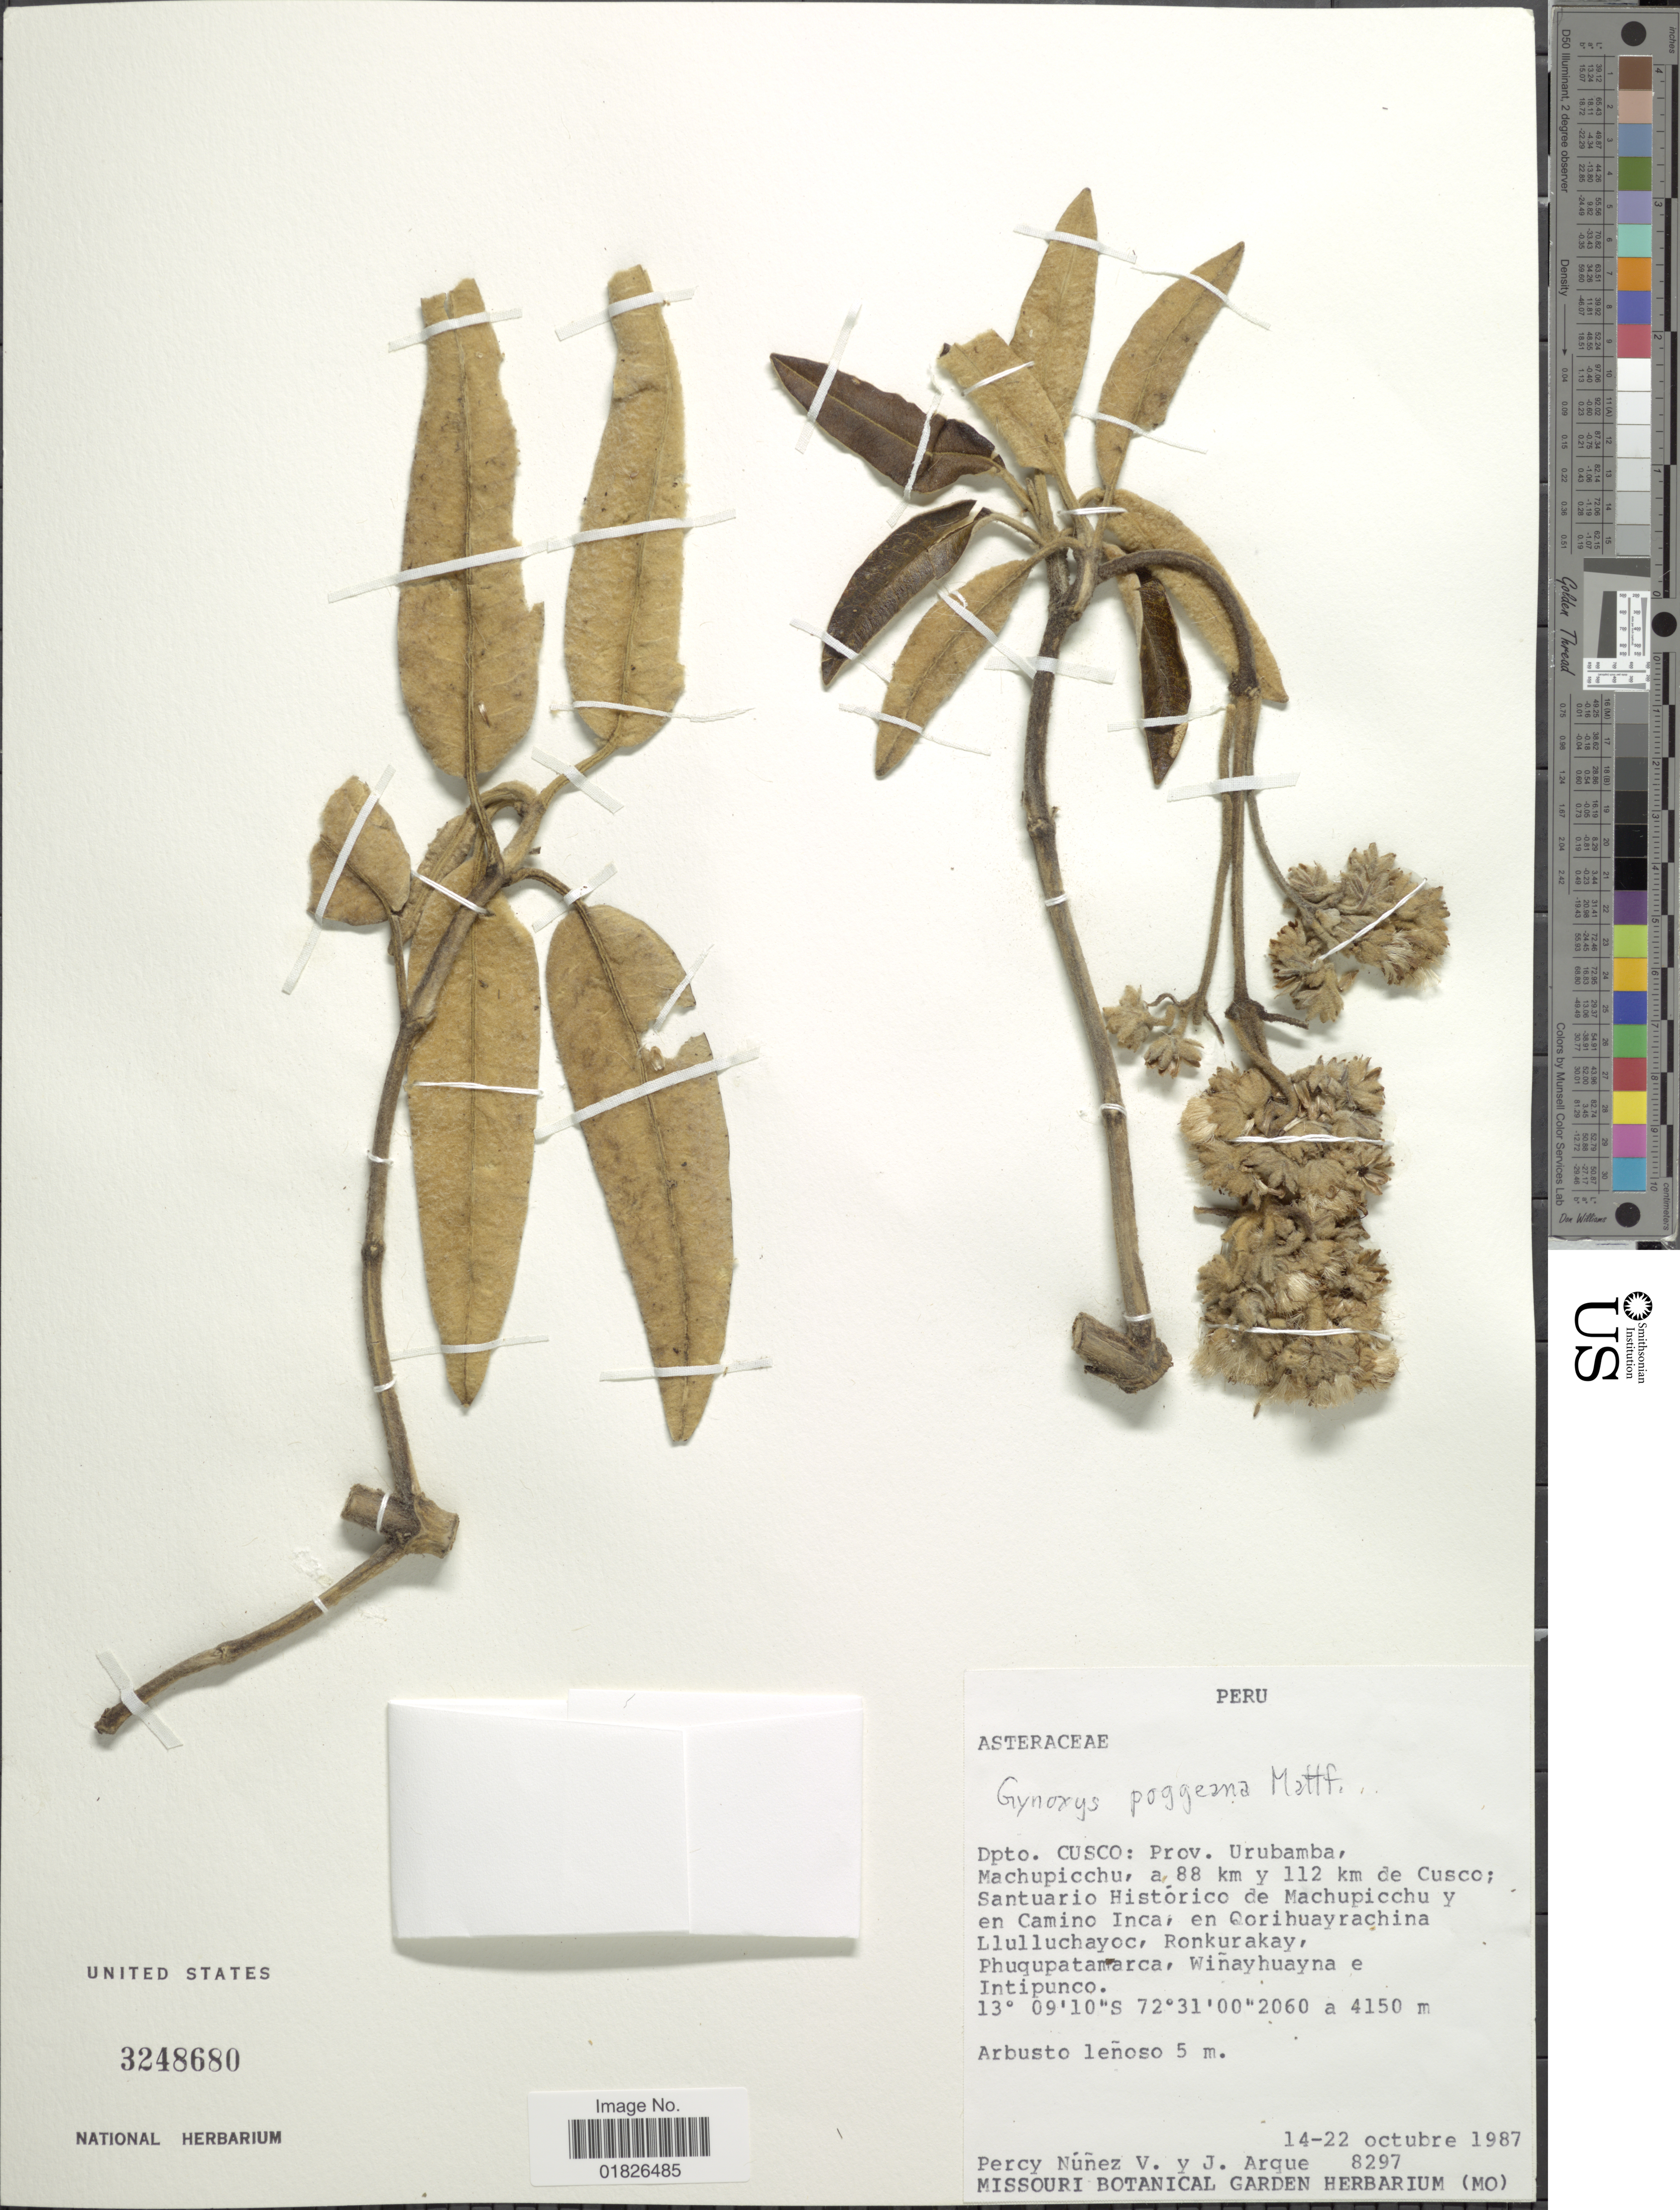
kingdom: Plantae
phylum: Tracheophyta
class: Magnoliopsida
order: Asterales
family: Asteraceae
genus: Gynoxys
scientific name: Gynoxys poggeana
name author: Mattf.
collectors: P. Nuñez V. & J. Arque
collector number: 8297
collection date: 1987-10-14/1987-10-22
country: Peru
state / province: Cusco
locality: Prov. Urubamba, Machupicchu, a 88 km y 112 km de Cusco, Santuario Historico de Machupicchu y en Camino Inca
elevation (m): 628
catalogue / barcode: US 3248680